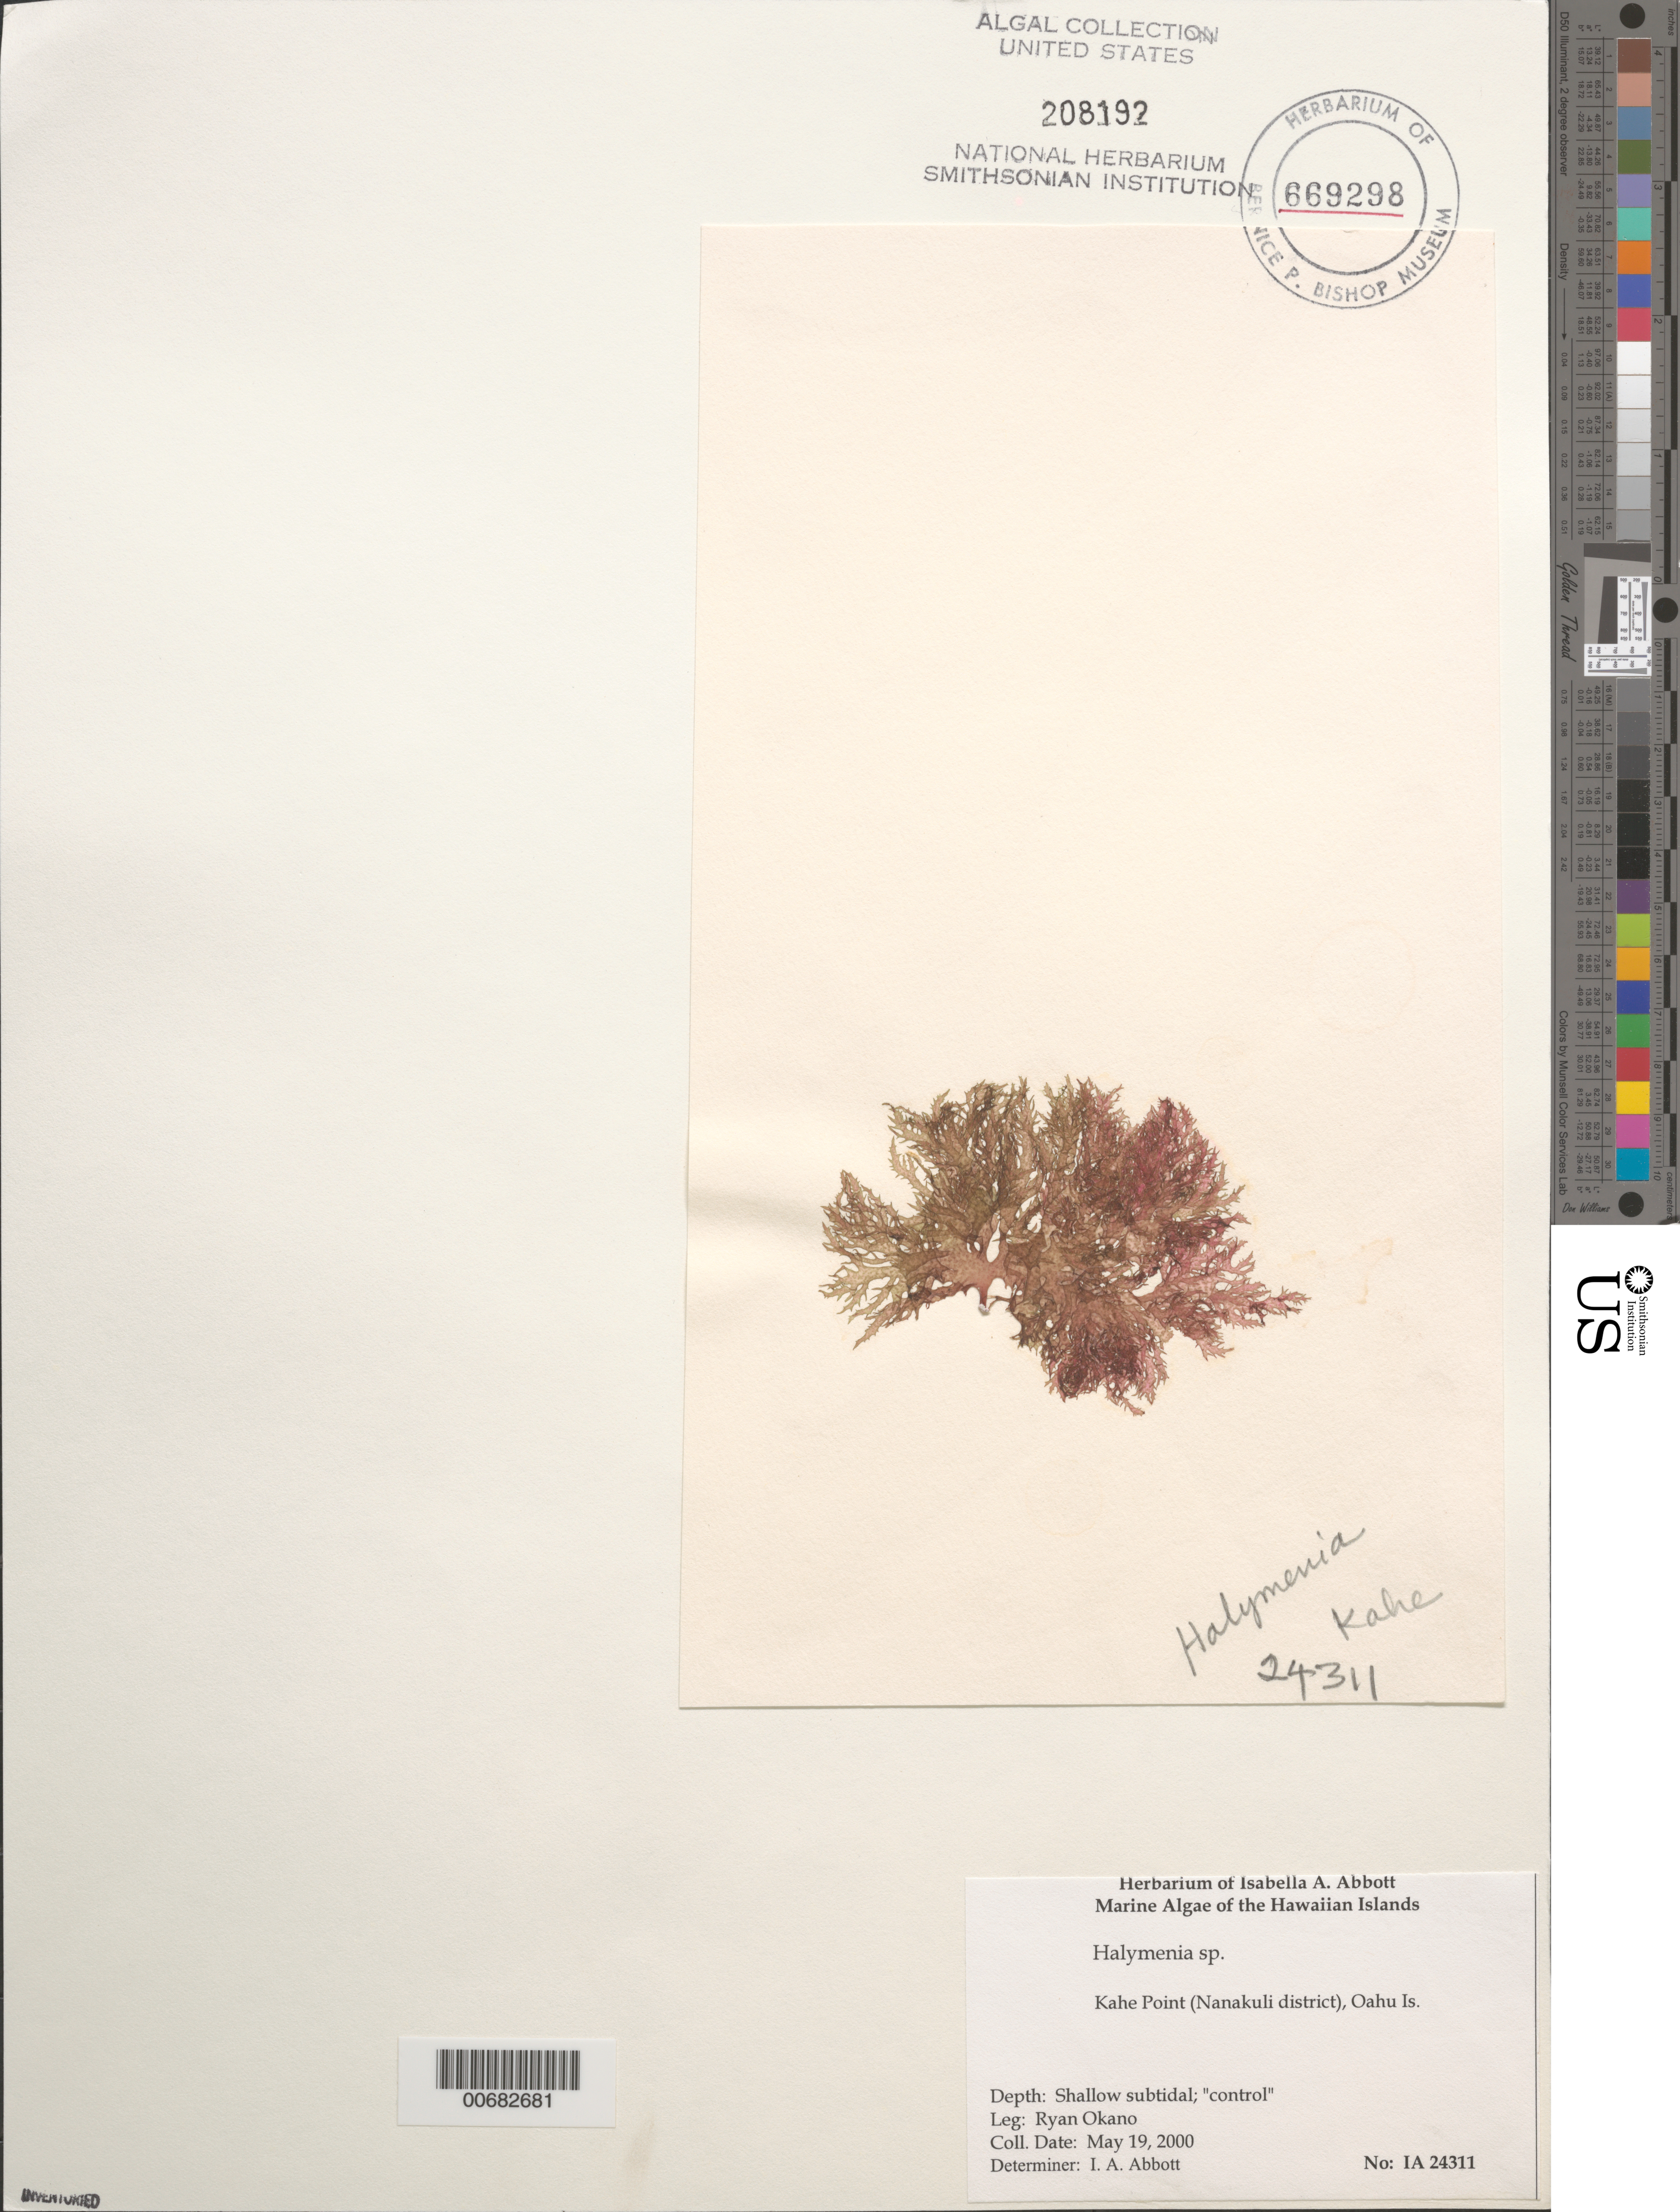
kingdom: Plantae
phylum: Rhodophyta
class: Florideophyceae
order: Halymeniales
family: Halymeniaceae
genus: Halymenia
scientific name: Halymenia sp.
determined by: Abbott, Isabella A.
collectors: R. Okano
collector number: IAA 24311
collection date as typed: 19 May 2000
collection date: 2000-05-19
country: United States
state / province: Hawaii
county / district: Honolulu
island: Oahu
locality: Kahe Point, Nanakuli District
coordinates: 21 21' N, 158 07' W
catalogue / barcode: US 208192